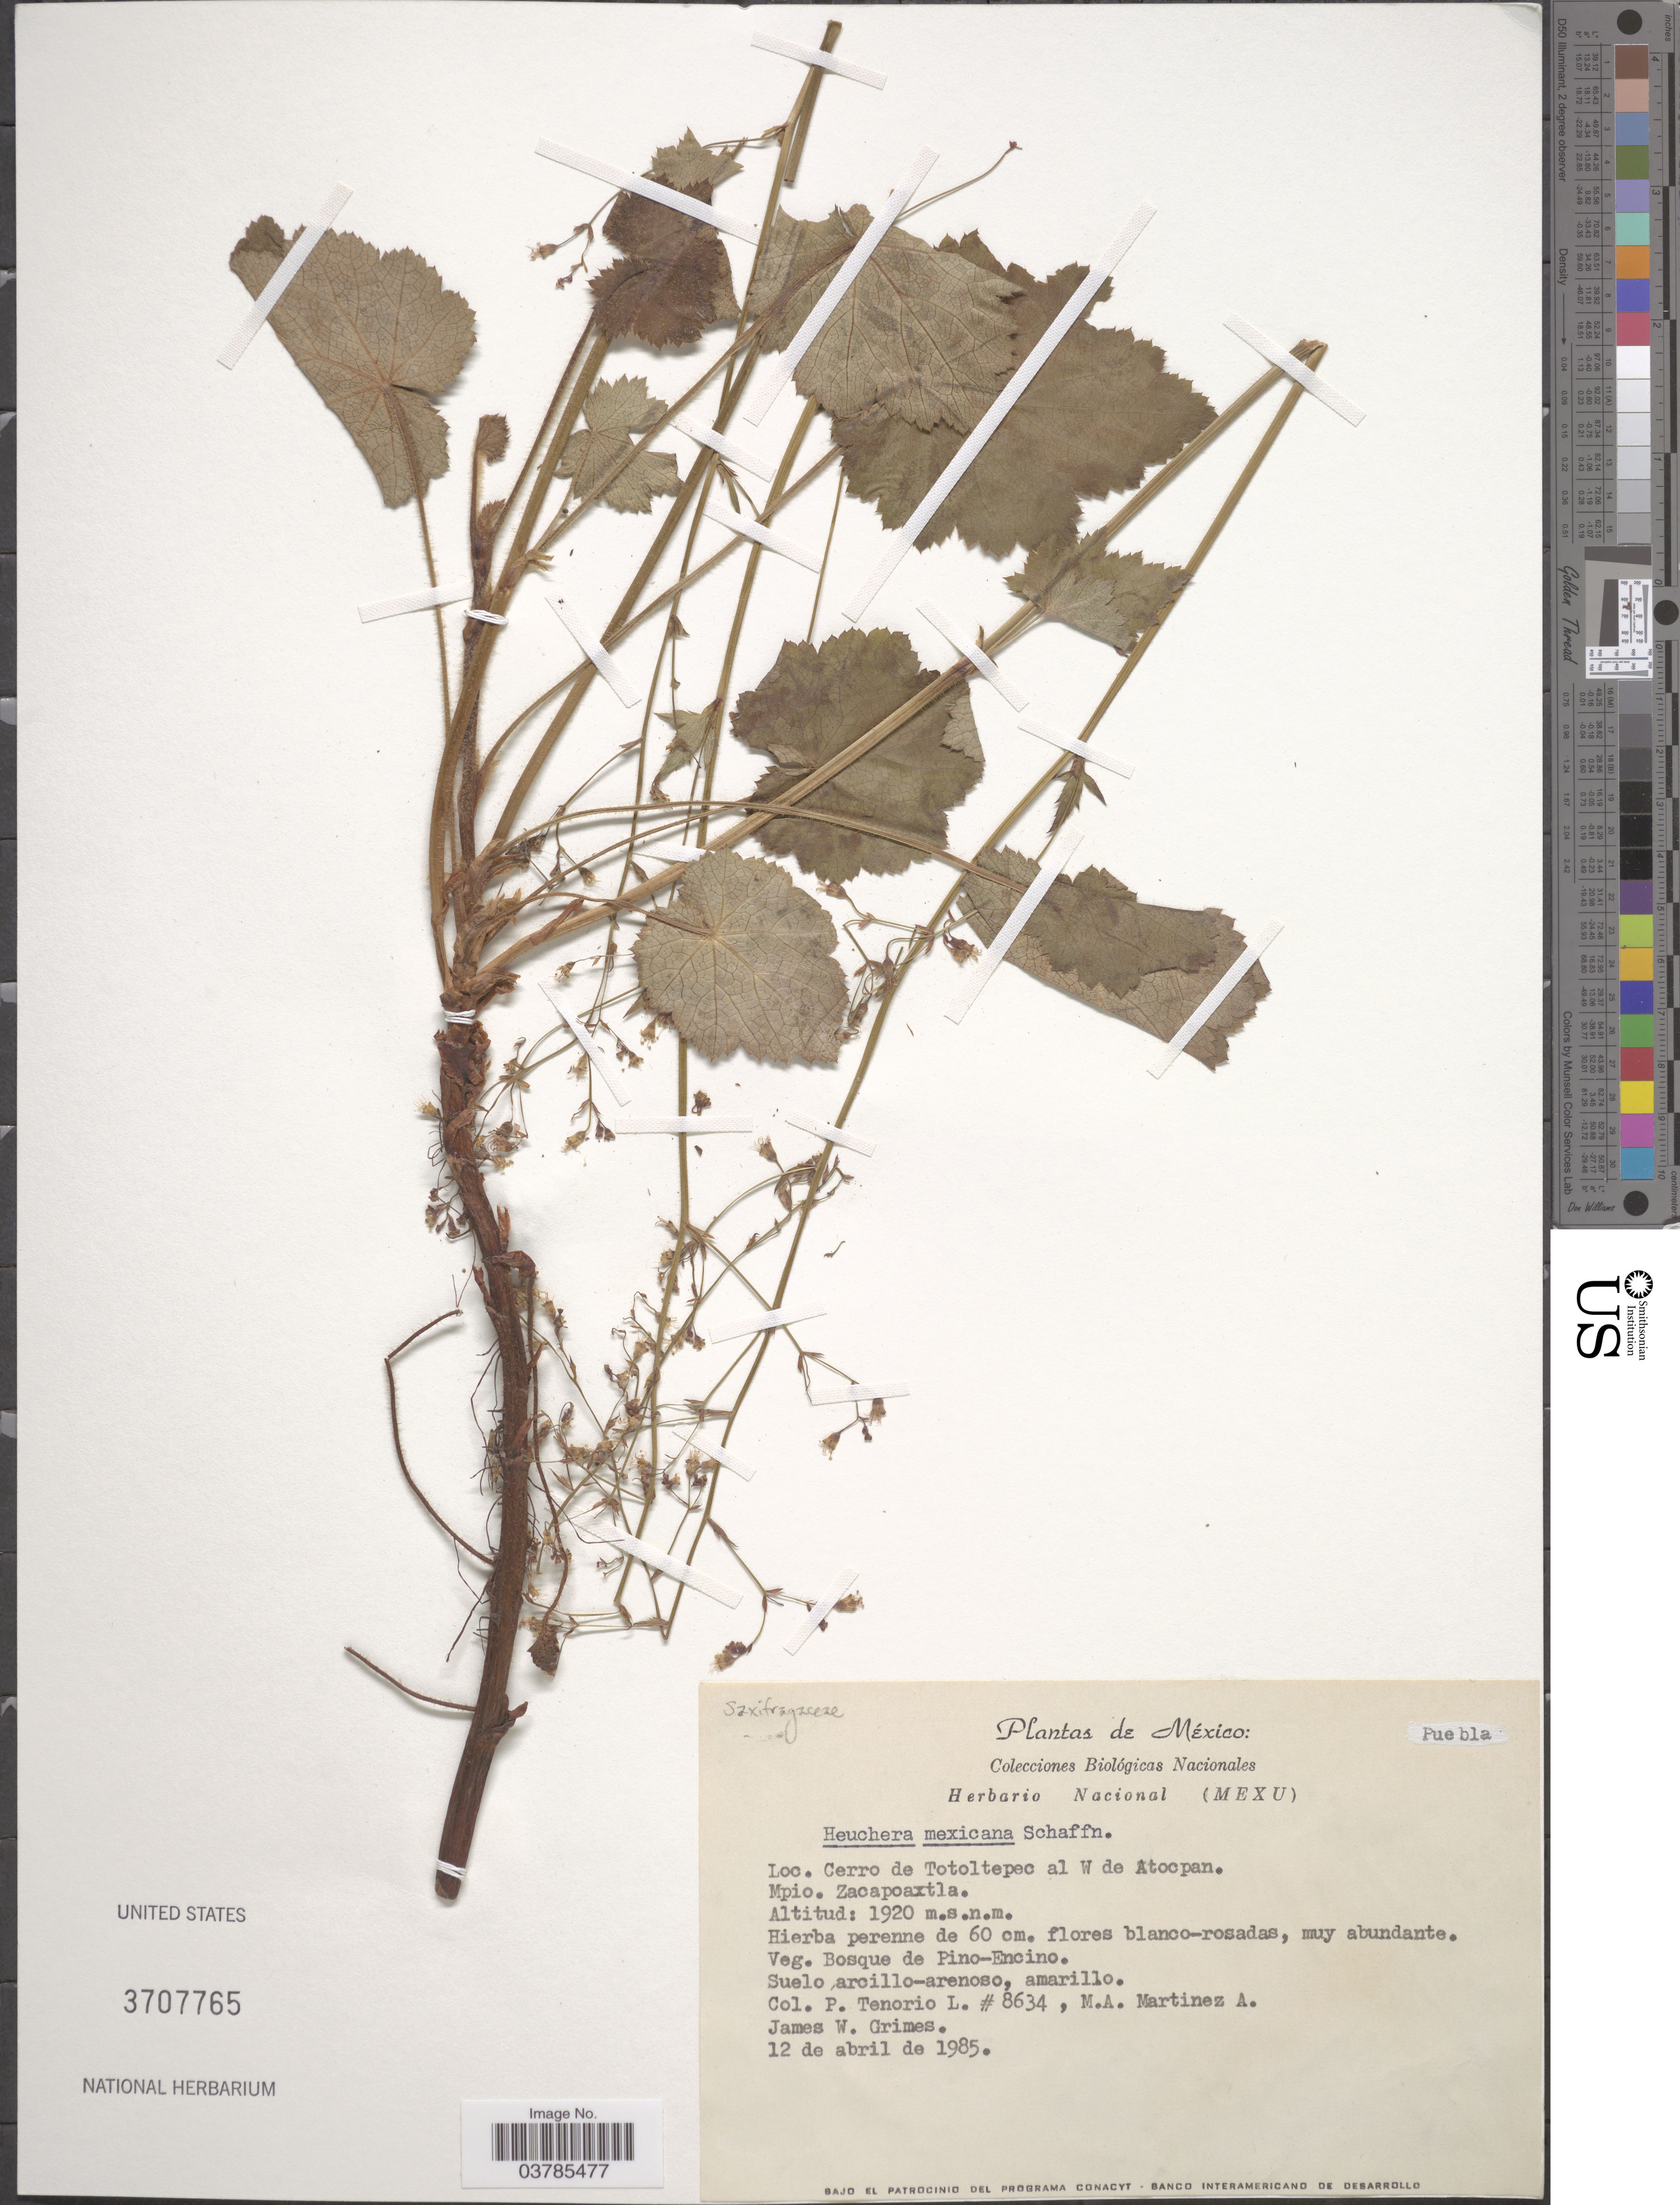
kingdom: Plantae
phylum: Tracheophyta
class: Magnoliopsida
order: Saxifragales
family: Saxifragaceae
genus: Heuchera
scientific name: Heuchera mexicana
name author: W. Schaffn. ex Rydb.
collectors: P. Tenorio L., M. A. Martínez Alfaro & J. W. Grimes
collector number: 8634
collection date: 1985-04-12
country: Mexico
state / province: Puebla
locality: Cerro de Totoltepec al W de Atocpan. Mpio. Zacapoaxtla.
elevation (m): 1920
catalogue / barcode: US 3707765